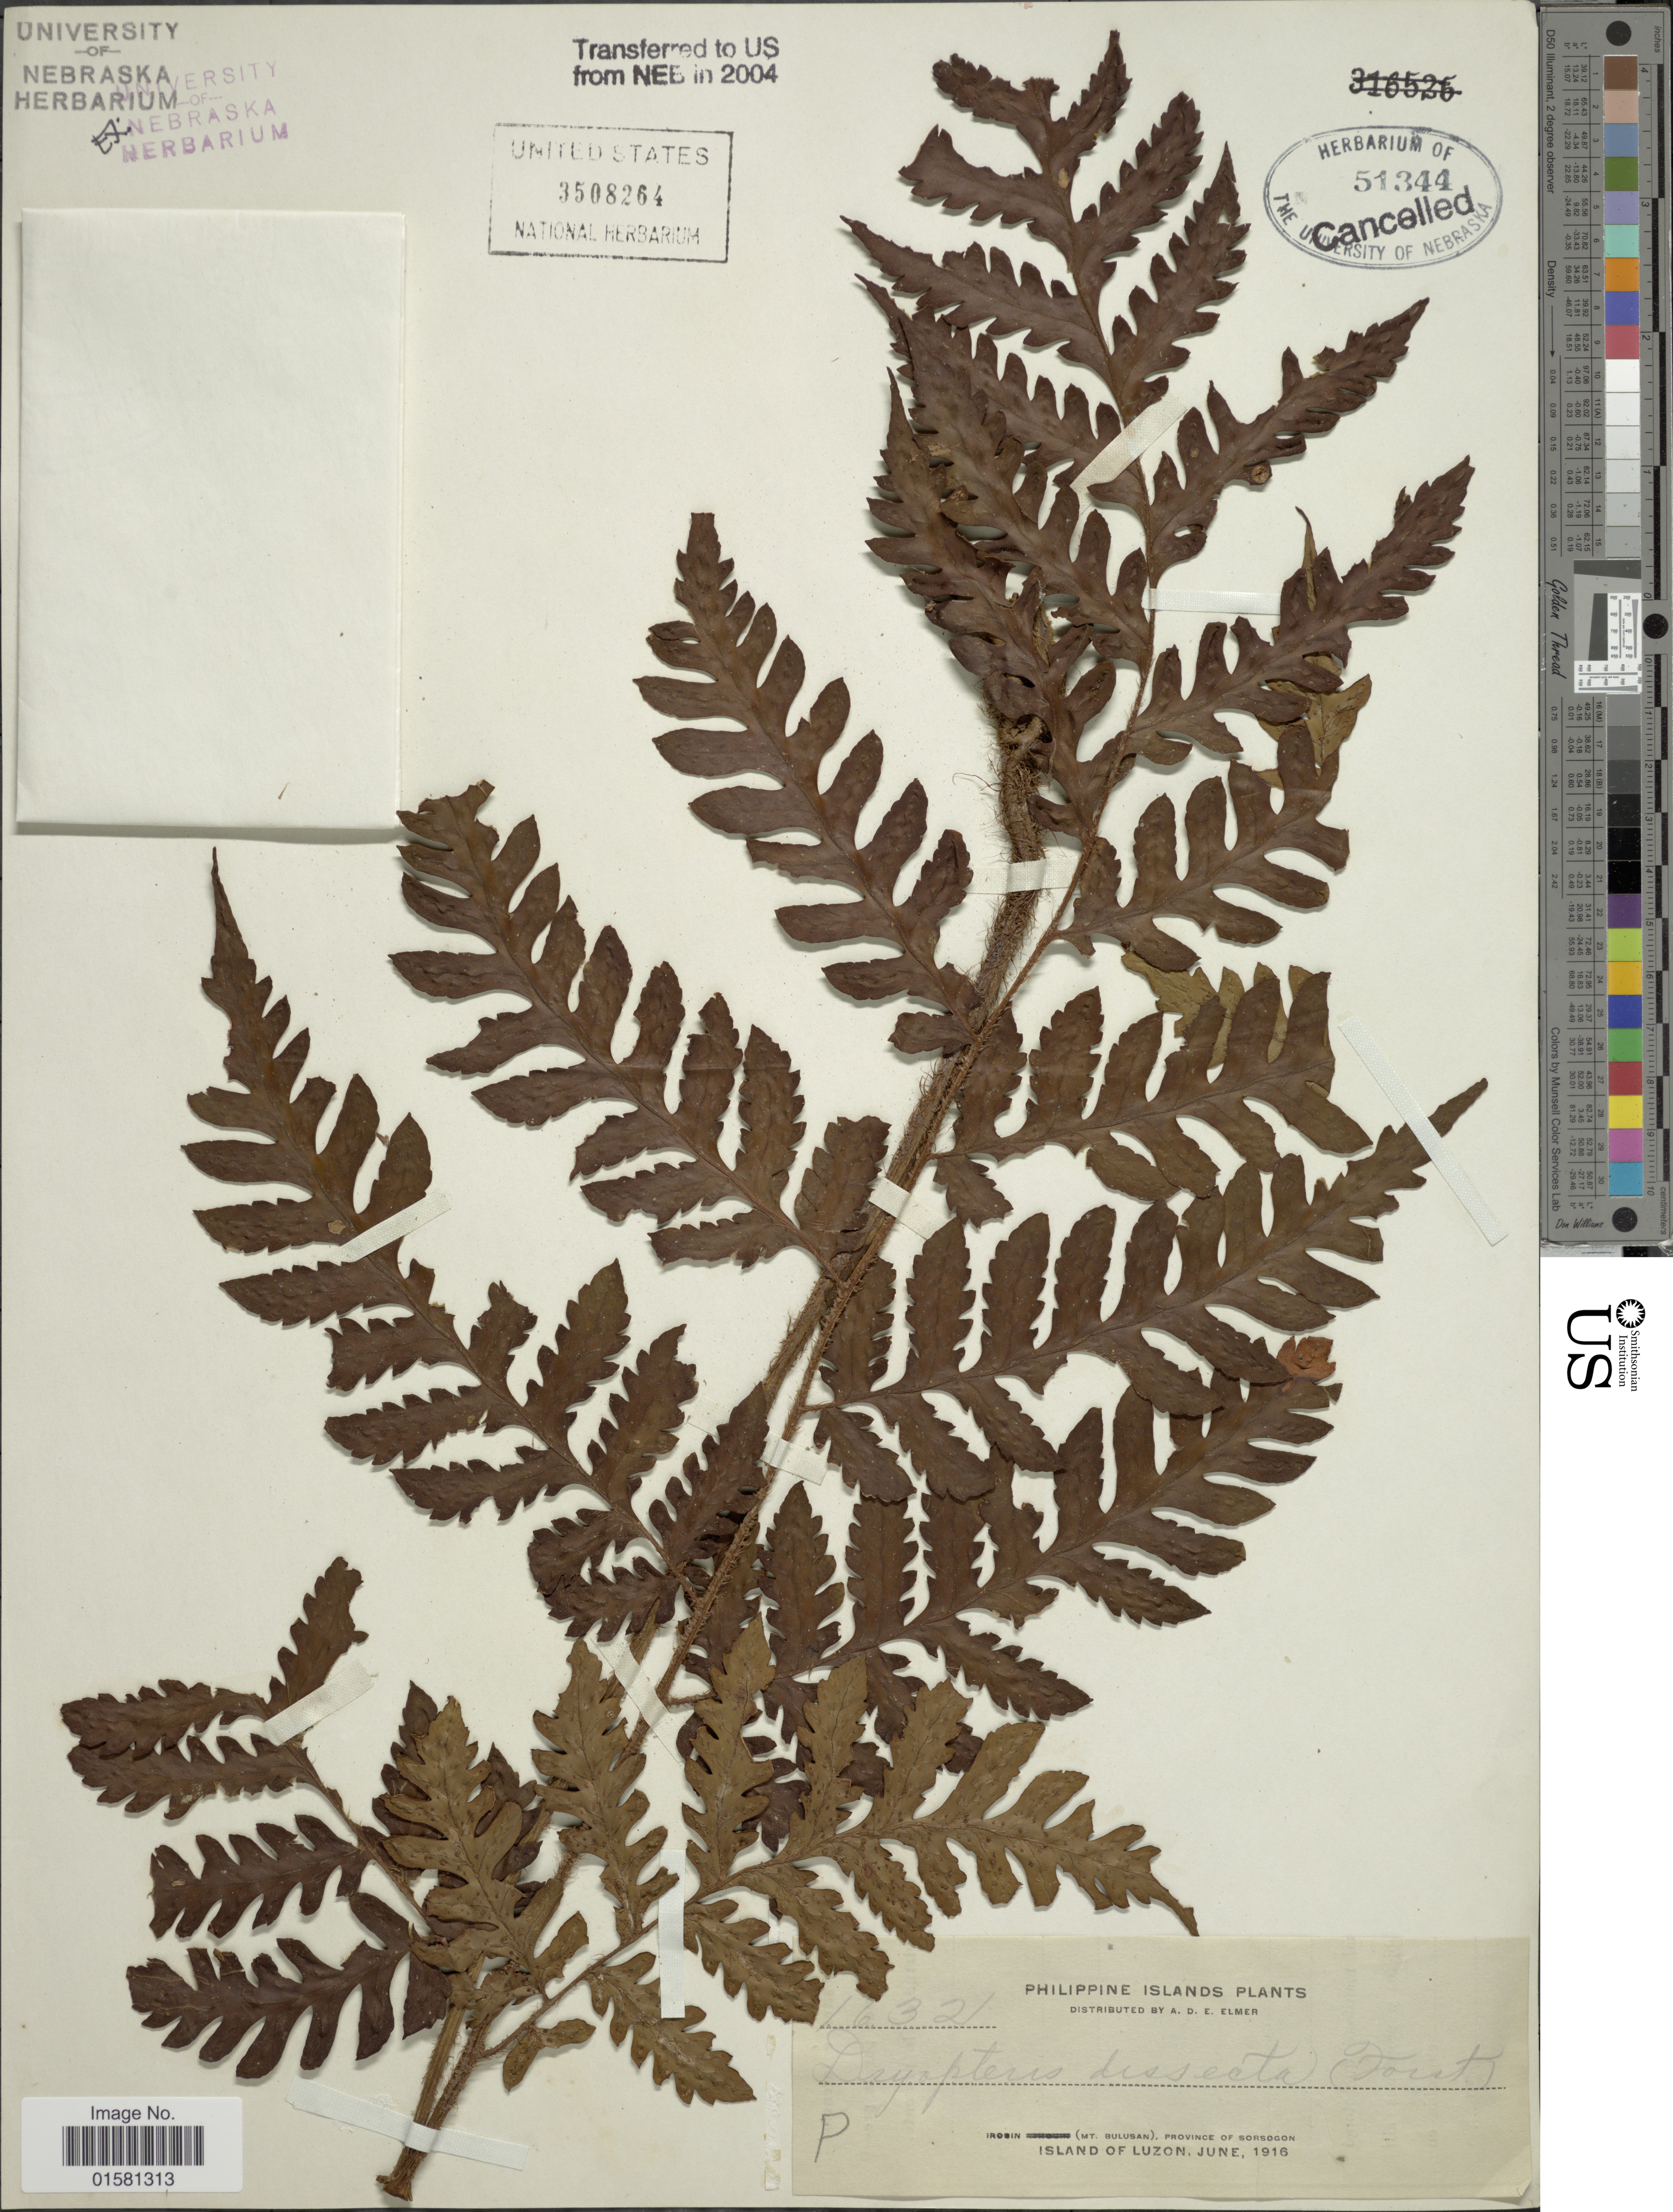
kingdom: Plantae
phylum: Tracheophyta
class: Polypodiopsida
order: Polypodiales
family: Tectariaceae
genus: Tectaria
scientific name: Tectaria sp.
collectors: A. D. E. Elmer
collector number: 16321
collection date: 1916-06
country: Philippines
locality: Philippine Island, Irosin (Mt. Bulusan), Province of Sorsogon, Island of Luzon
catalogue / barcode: US 3508264